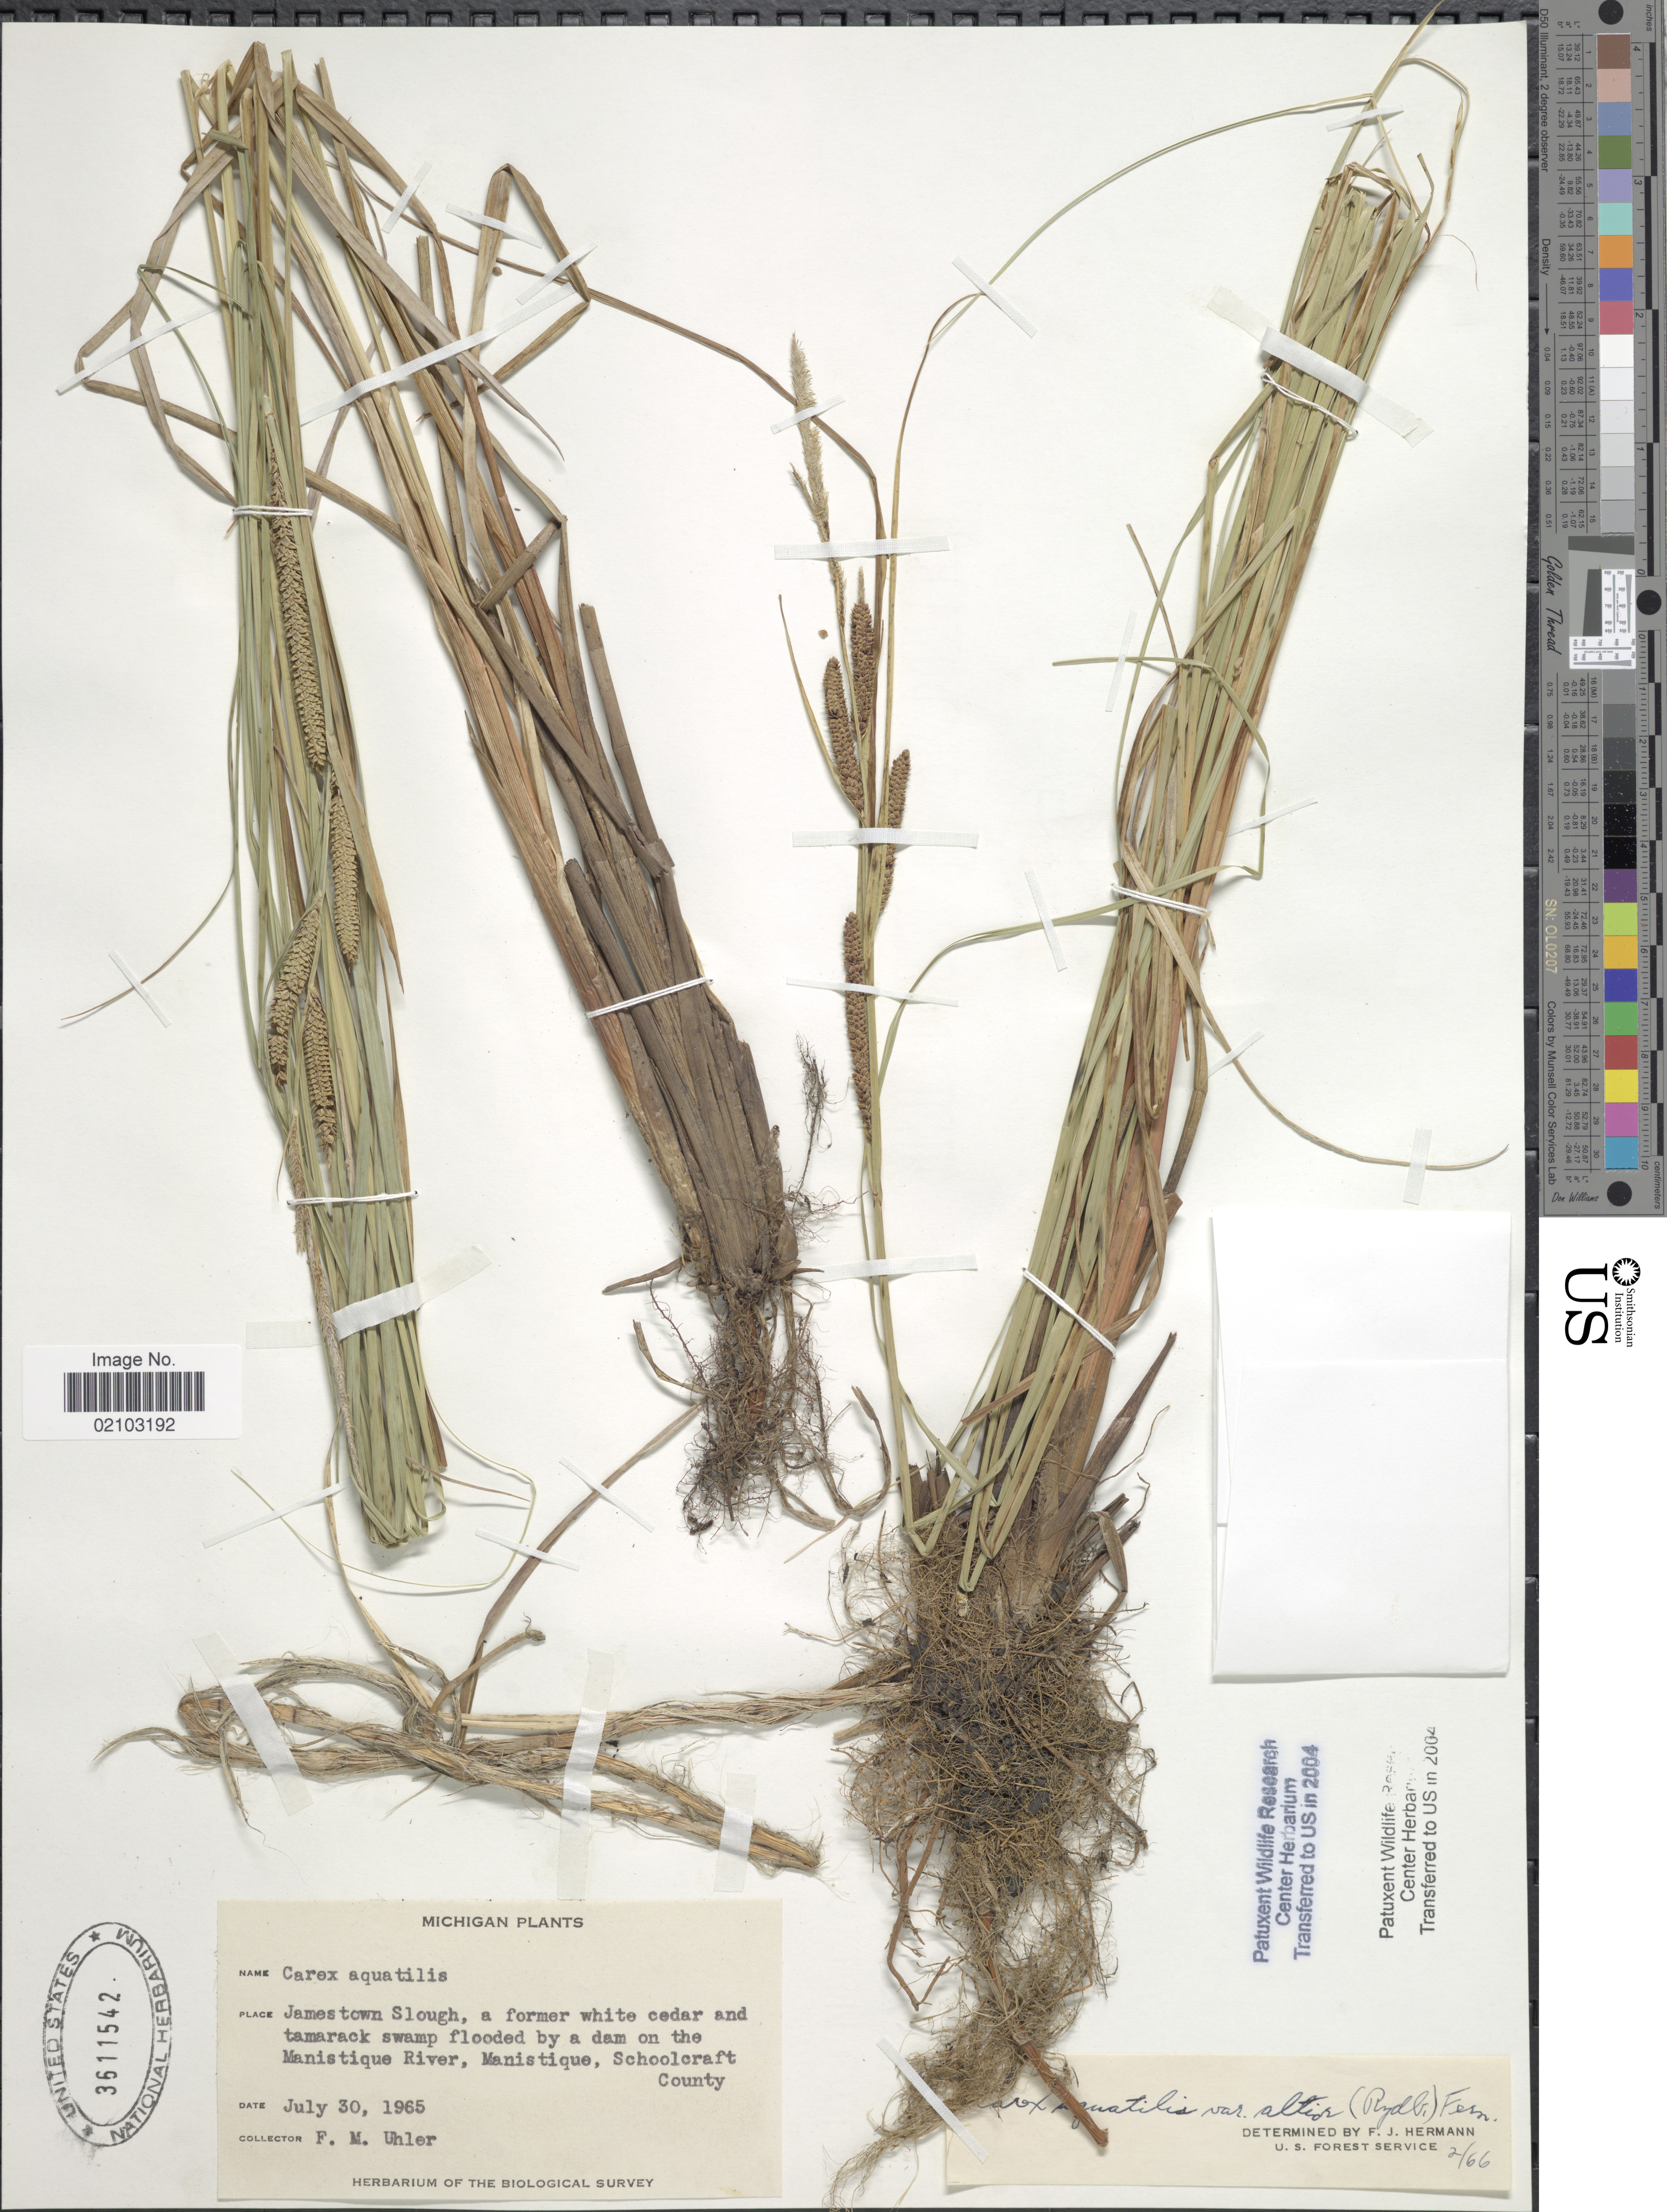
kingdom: Plantae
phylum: Tracheophyta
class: Liliopsida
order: Poales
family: Cyperaceae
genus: Carex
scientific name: Carex aquatilis var. altior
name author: (Rydb.) Fernald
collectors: F. M. Uhler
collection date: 1965-07-30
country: United States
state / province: Michigan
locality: Jamestown Slough, a former white cedar and tamarack swamp flooded by a dam on the Manistique River, Manistique, Schoolcraft County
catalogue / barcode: US 3611542